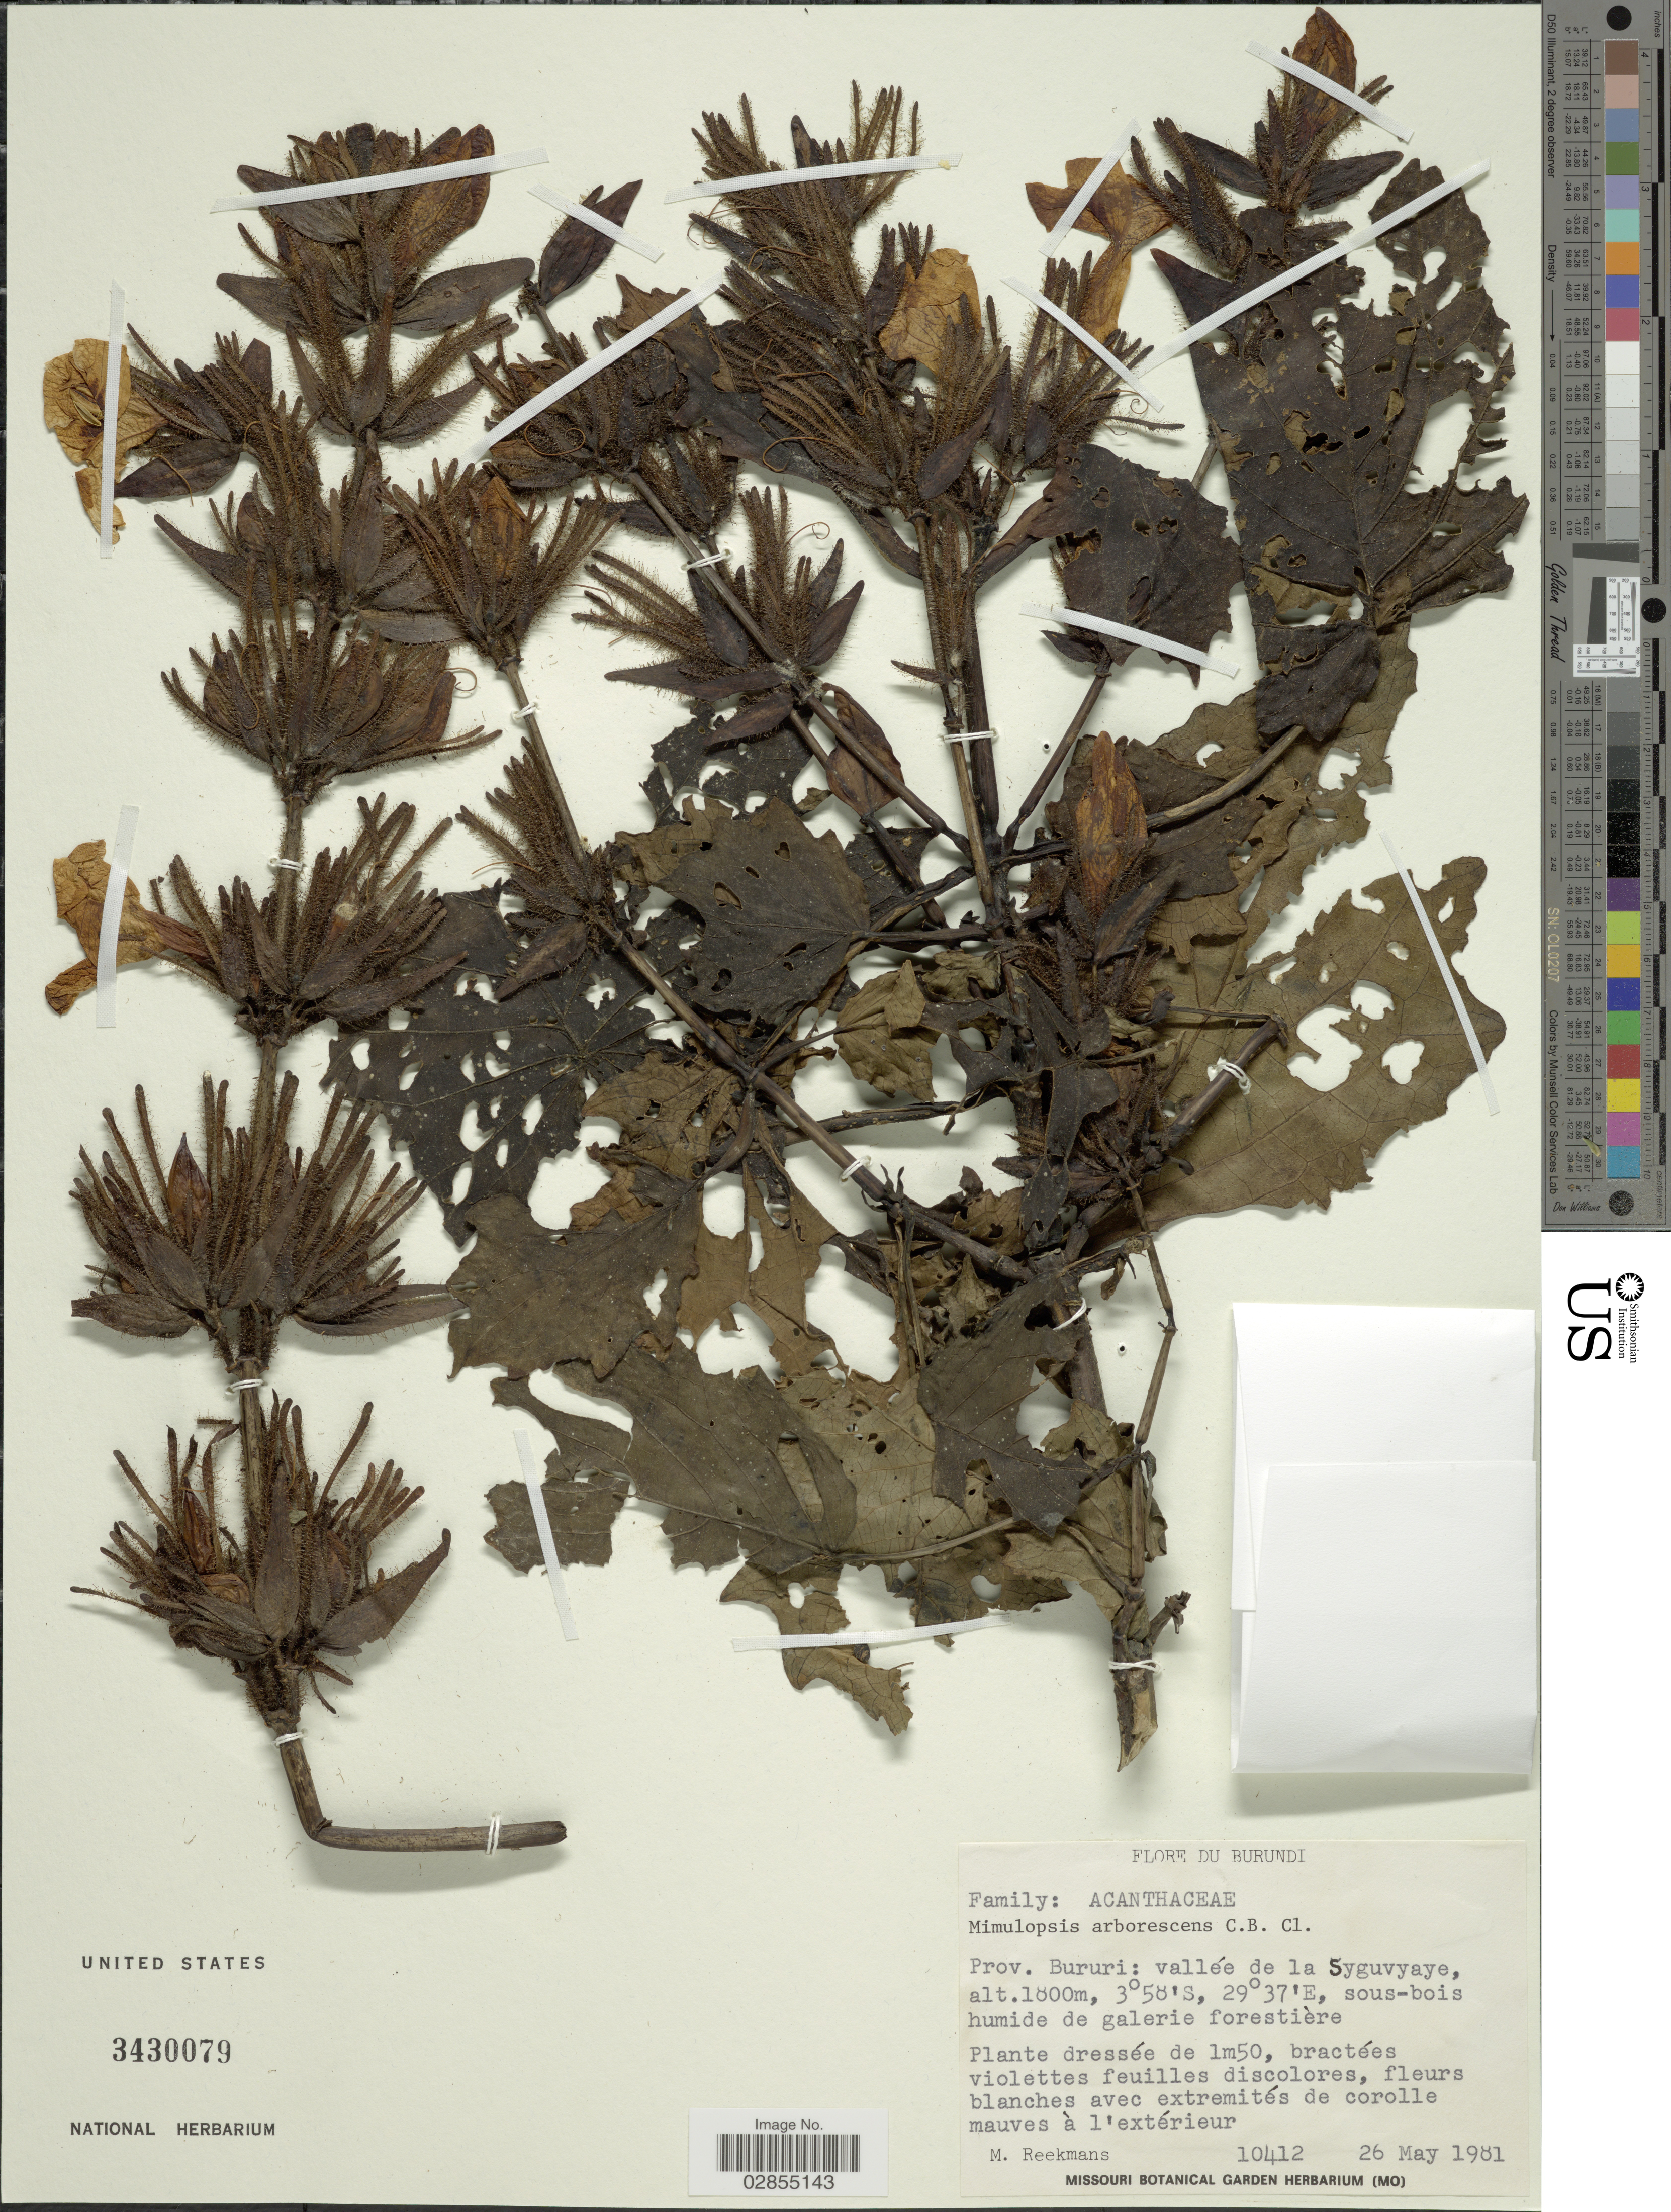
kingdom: Plantae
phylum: Tracheophyta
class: Magnoliopsida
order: Lamiales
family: Acanthaceae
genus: Mimulopsis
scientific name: Mimulopsis arborescens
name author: C.B. Clarke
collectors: M. Reekmans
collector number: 10412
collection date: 1981-05-26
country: Burundi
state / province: Bururi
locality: Vallée de la Syguvyaye.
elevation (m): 1800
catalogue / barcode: US 3430079